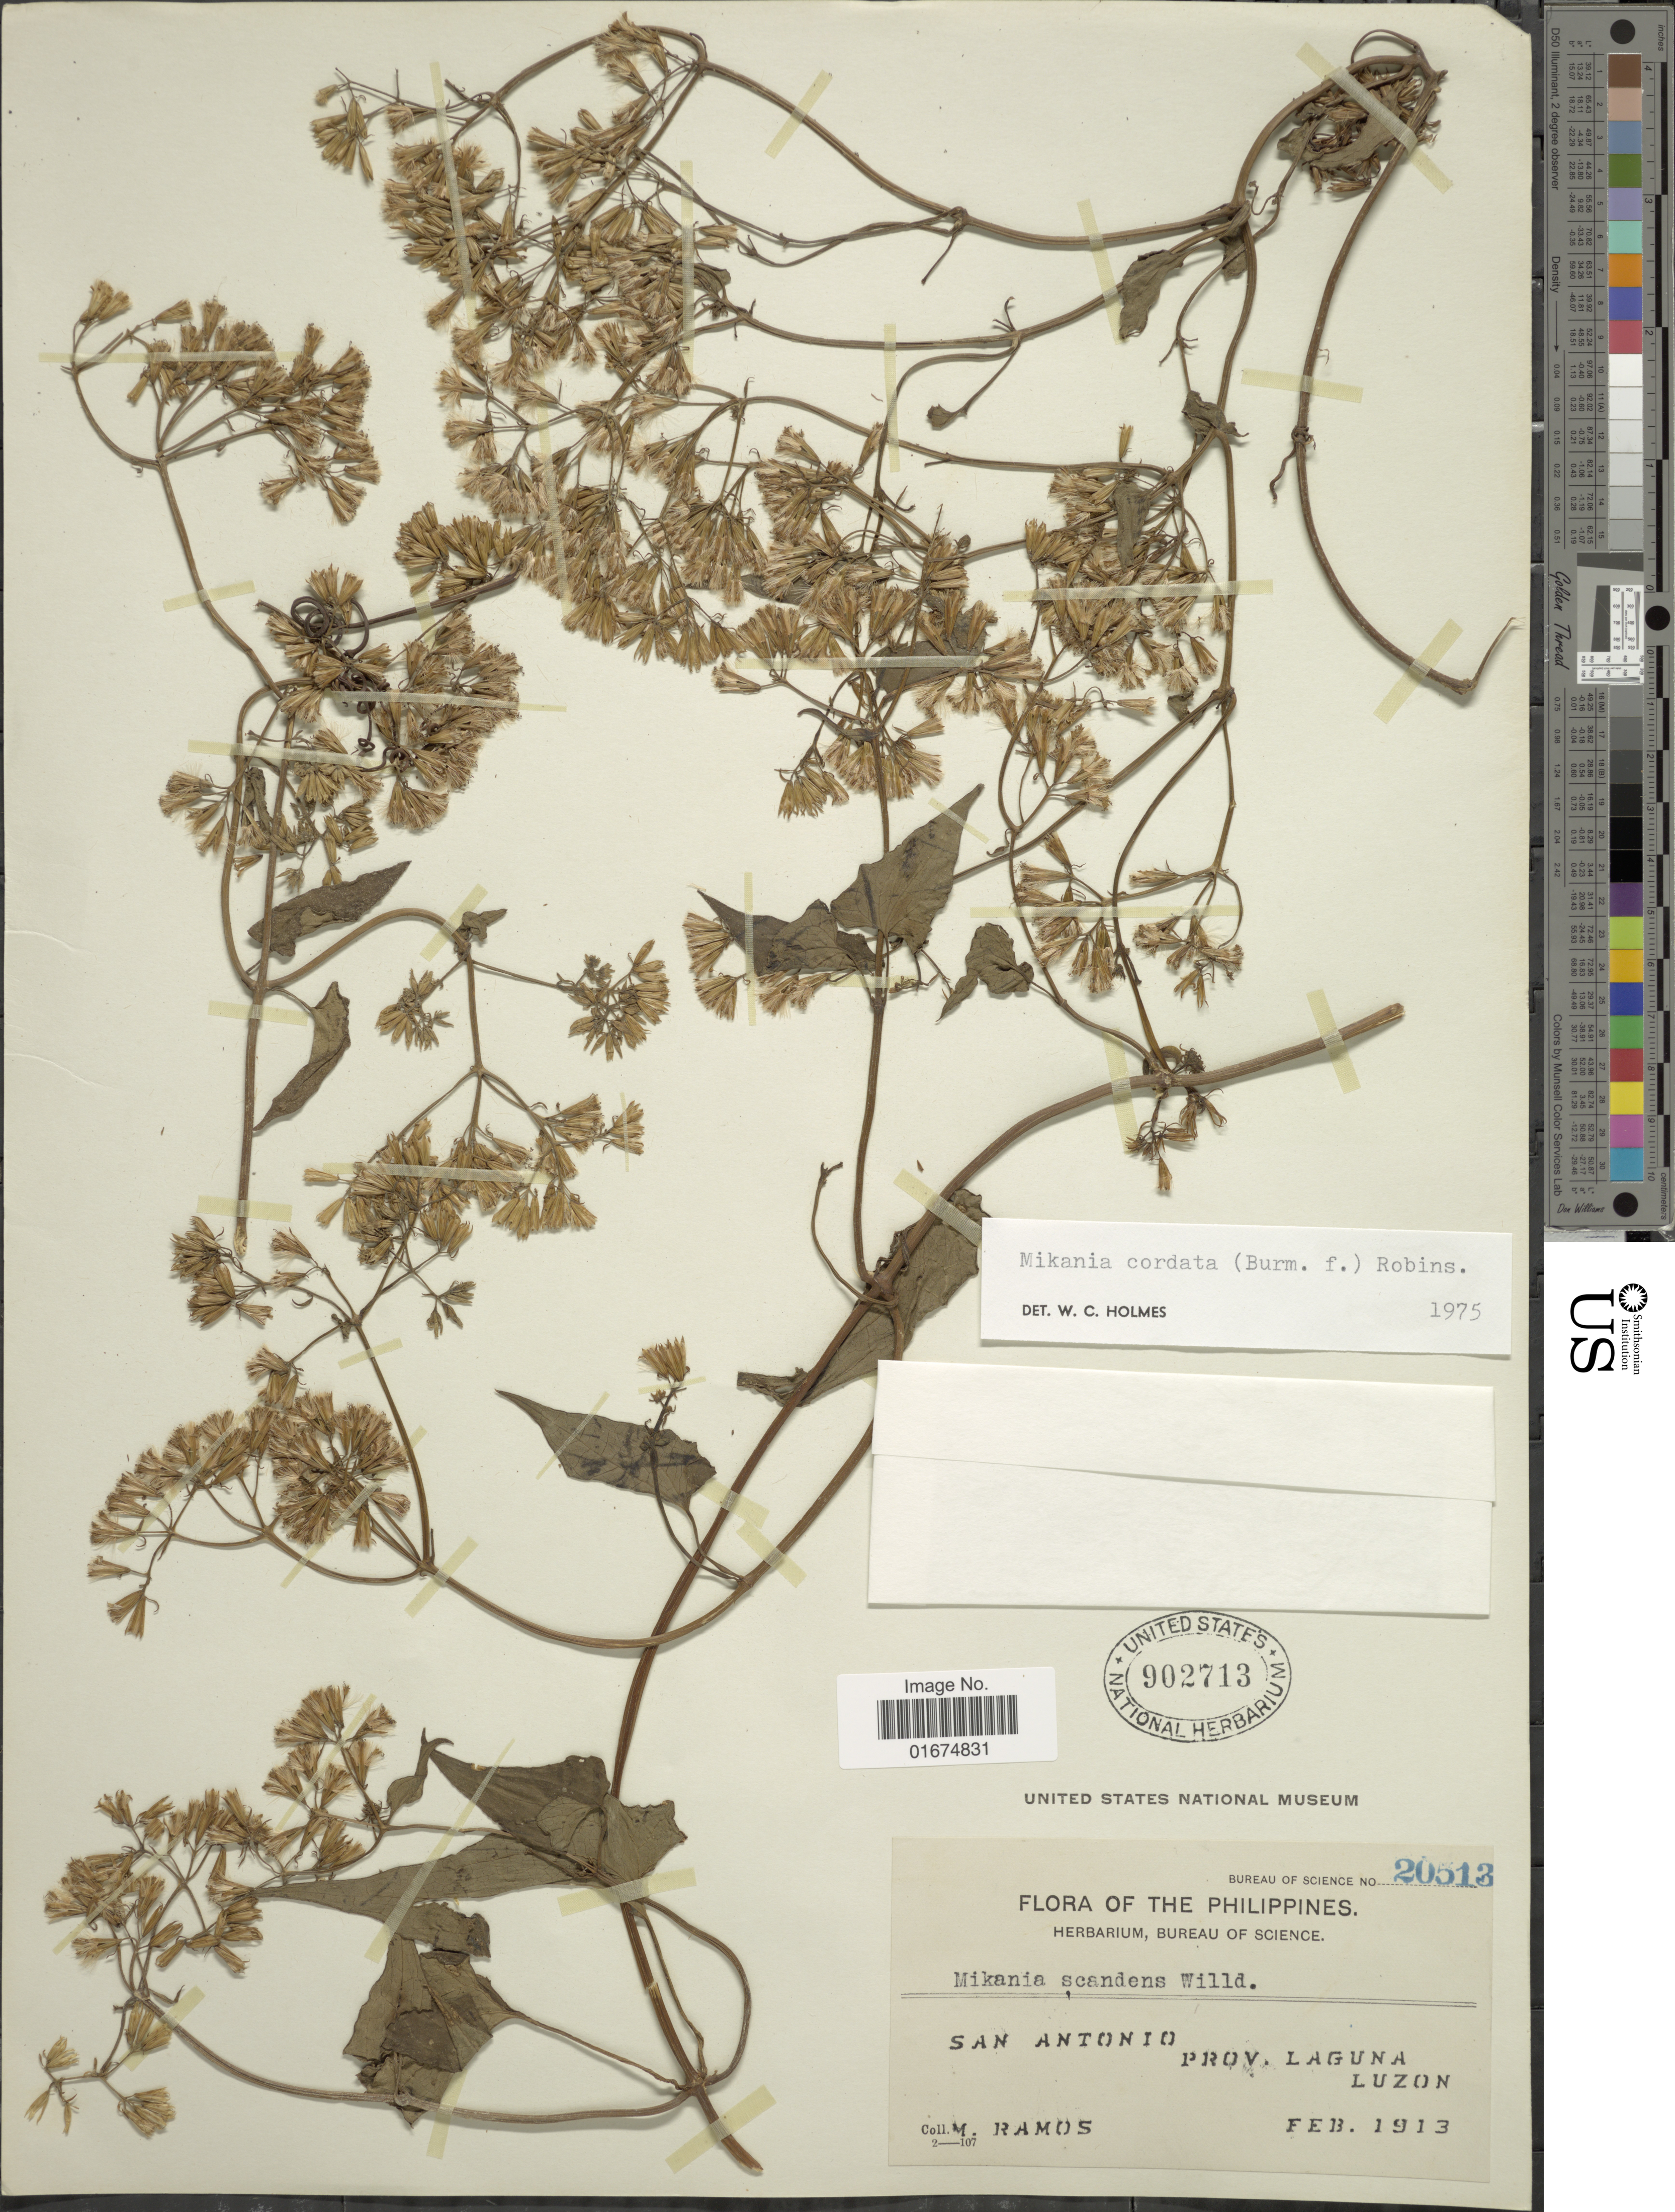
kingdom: Plantae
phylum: Tracheophyta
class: Magnoliopsida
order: Asterales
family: Asteraceae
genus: Mikania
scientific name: Mikania cordata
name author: (Burm. f.) B.L. Rob.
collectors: M. Ramos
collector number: Bureau of Science 20513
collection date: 1913-02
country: Philippines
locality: San Antonio, Prov. Laguna, Luzon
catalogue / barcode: US 902713